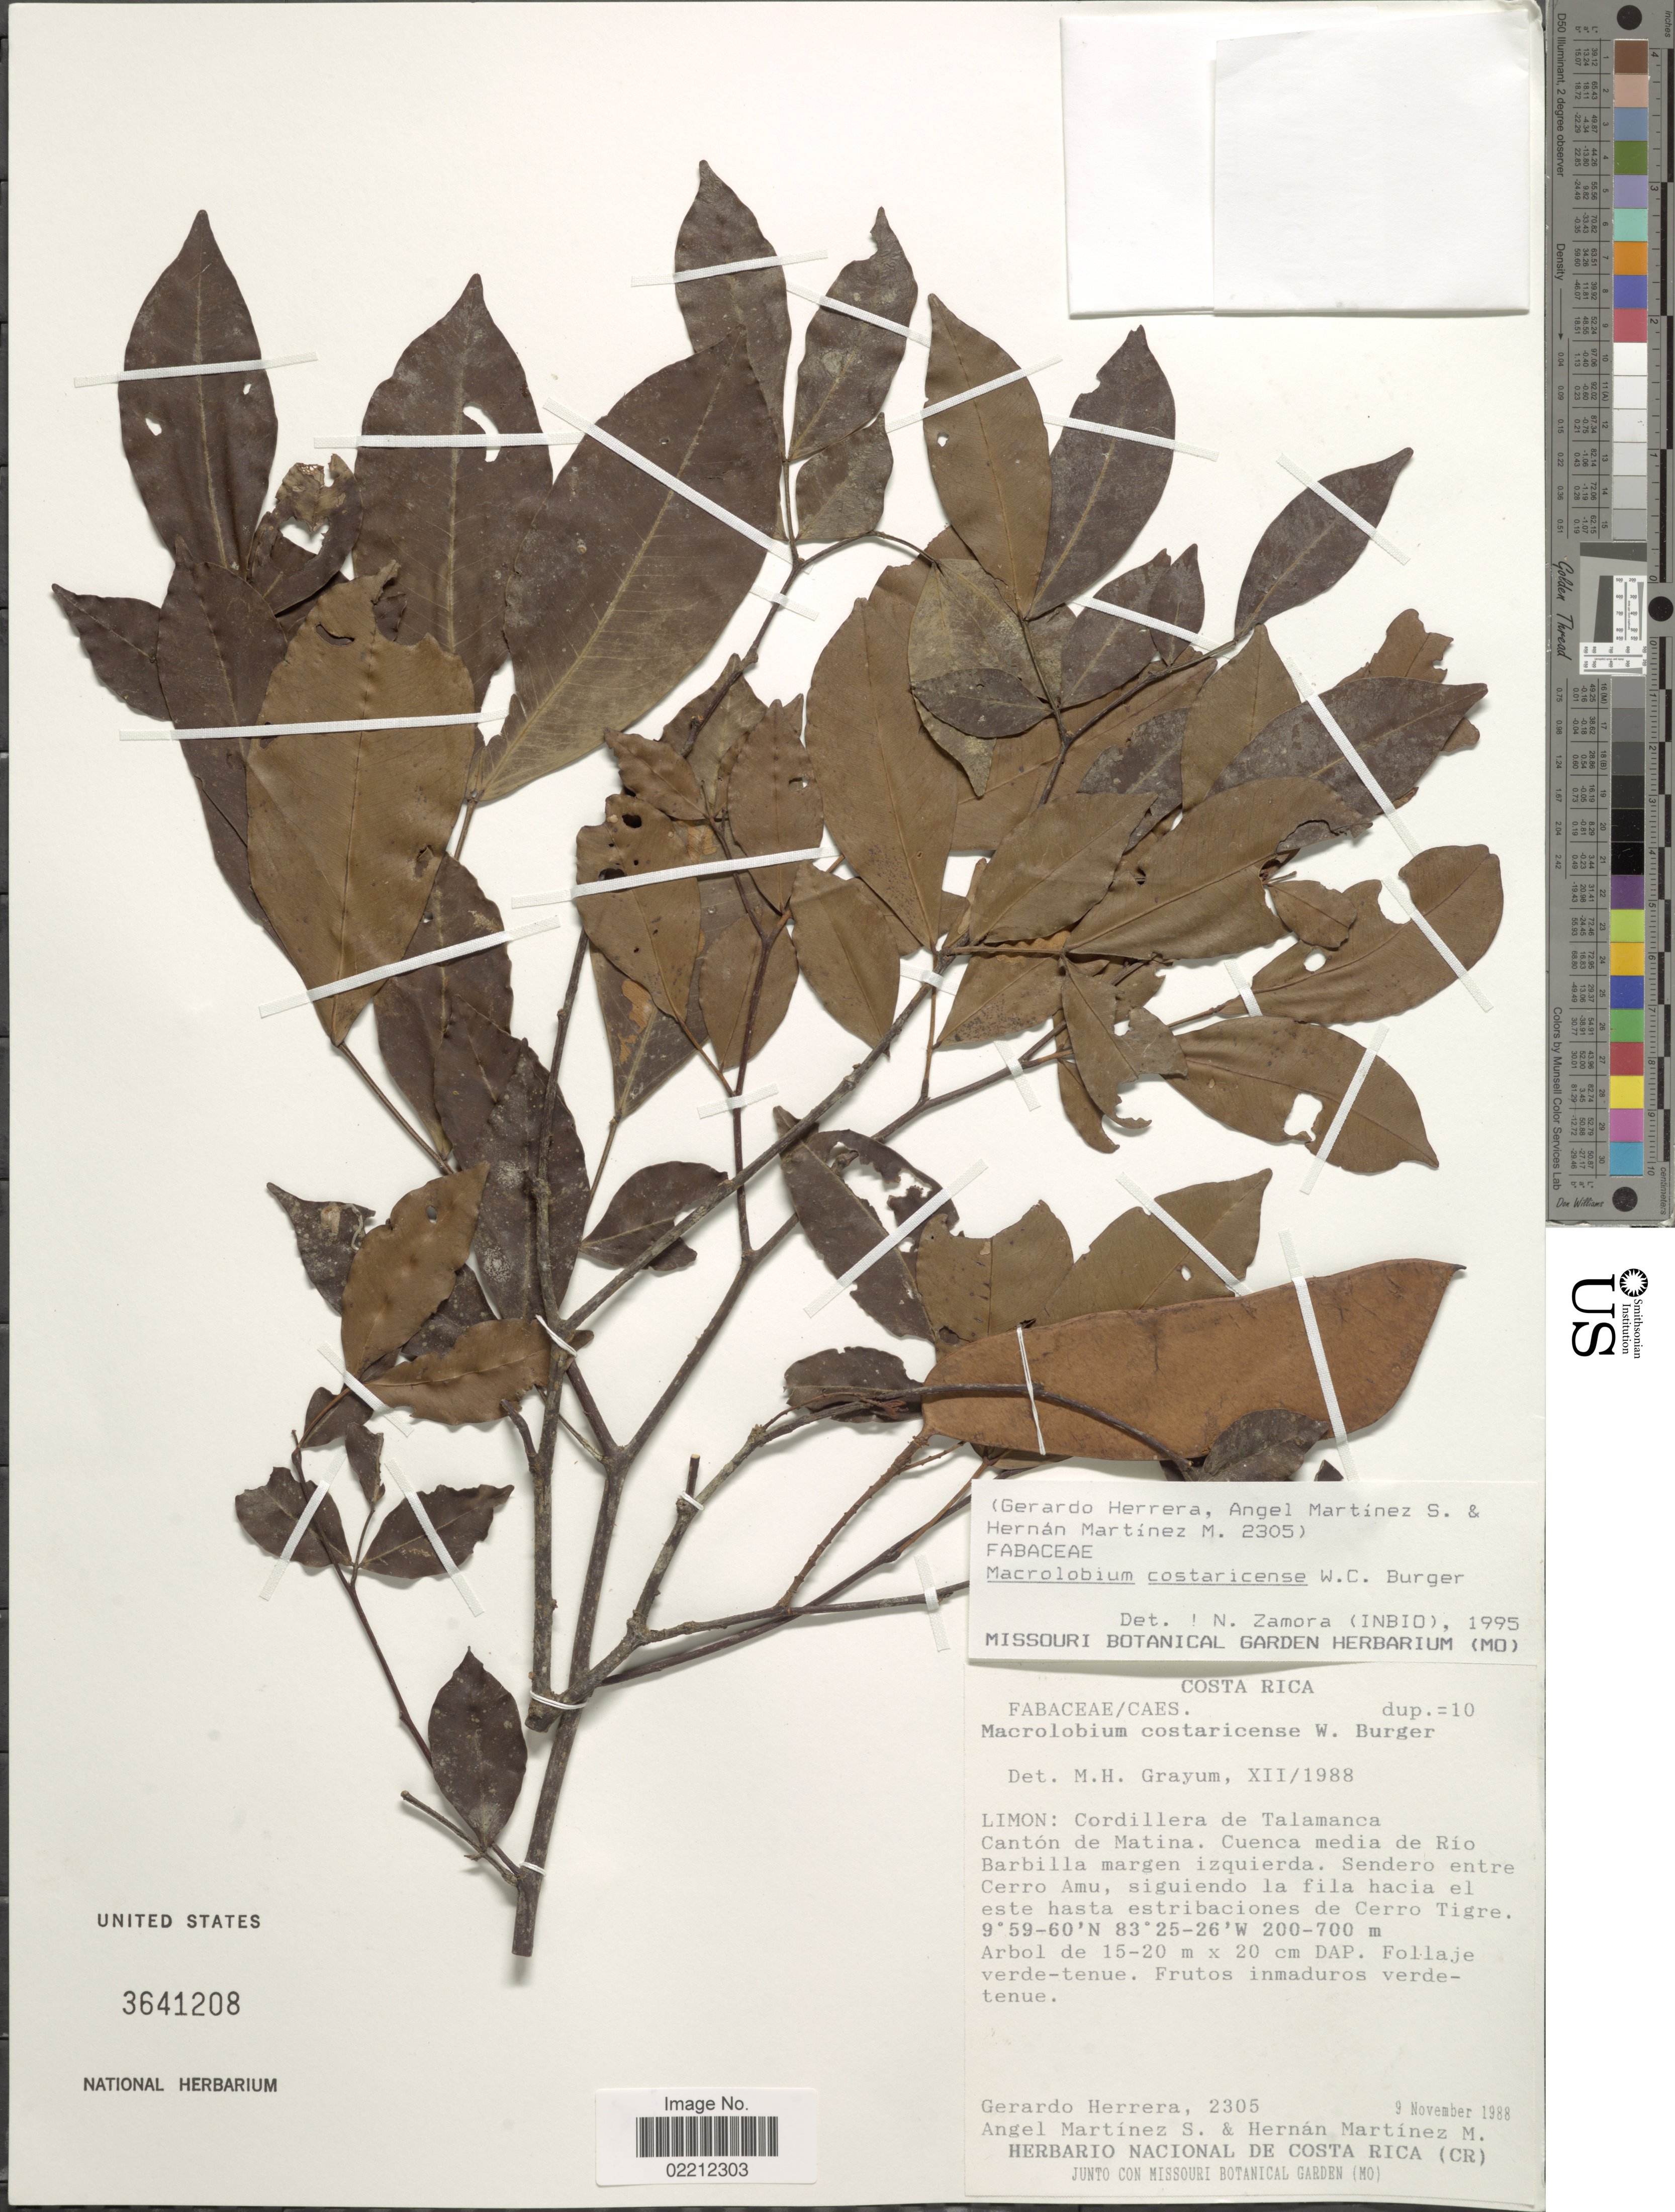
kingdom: Plantae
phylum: Tracheophyta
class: Magnoliopsida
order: Fabales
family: Fabaceae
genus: Macrolobium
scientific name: Macrolobium costaricense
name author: W.C. Burger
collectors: G. Herrera, A. Martínez S. & H. Martínez M.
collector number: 2305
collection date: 1988-11-09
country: Costa Rica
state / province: Limón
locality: Cordillera de Talamanca Canton de Matina. Cuenca media de Rio Barbilla margem izquierda. Sendero entre Cerro Amu, siguendo la fila hacia el este hasta esctribaciones de Cerro Tigre.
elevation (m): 200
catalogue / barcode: US 3641208